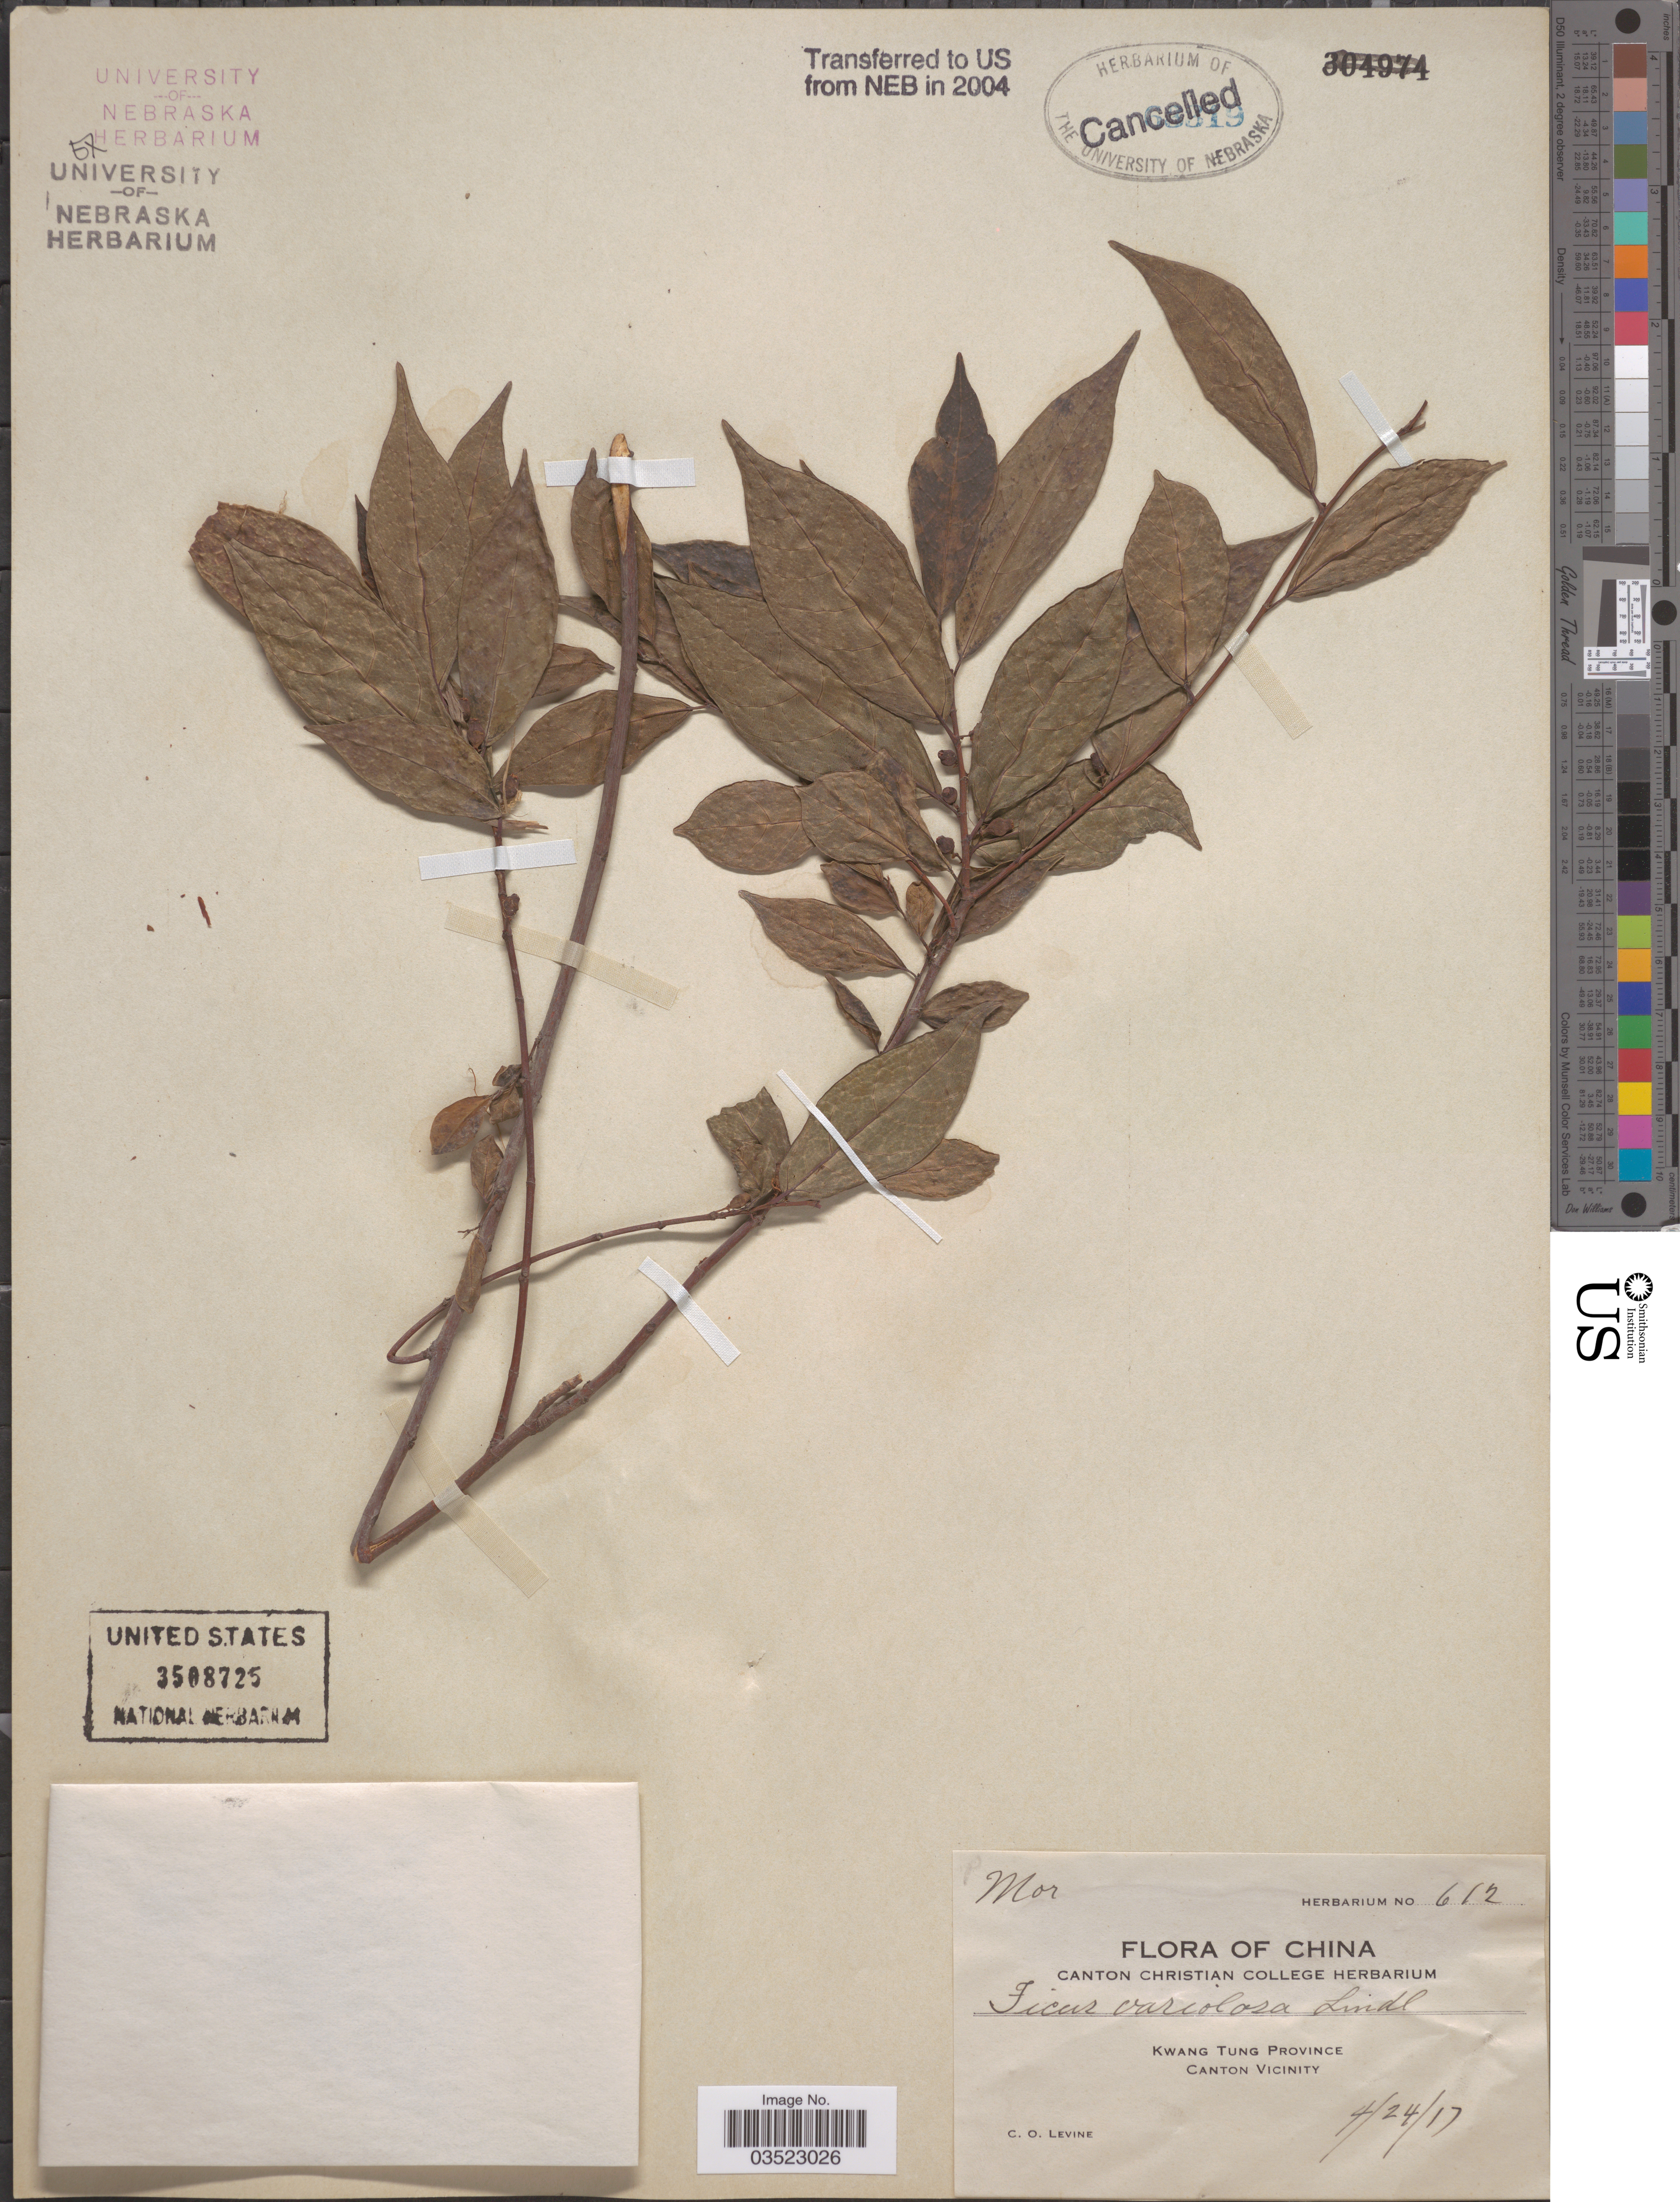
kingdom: Plantae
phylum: Tracheophyta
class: Magnoliopsida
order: Rosales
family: Moraceae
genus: Ficus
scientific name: Ficus variolosa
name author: Lindl. ex Benth.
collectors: C. O. Levine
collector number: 612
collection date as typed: Transcribed d/m/y: 24/4/17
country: China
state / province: Guangdong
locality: Kwang Tung Province. Canton Vicinity.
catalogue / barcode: US 3508725